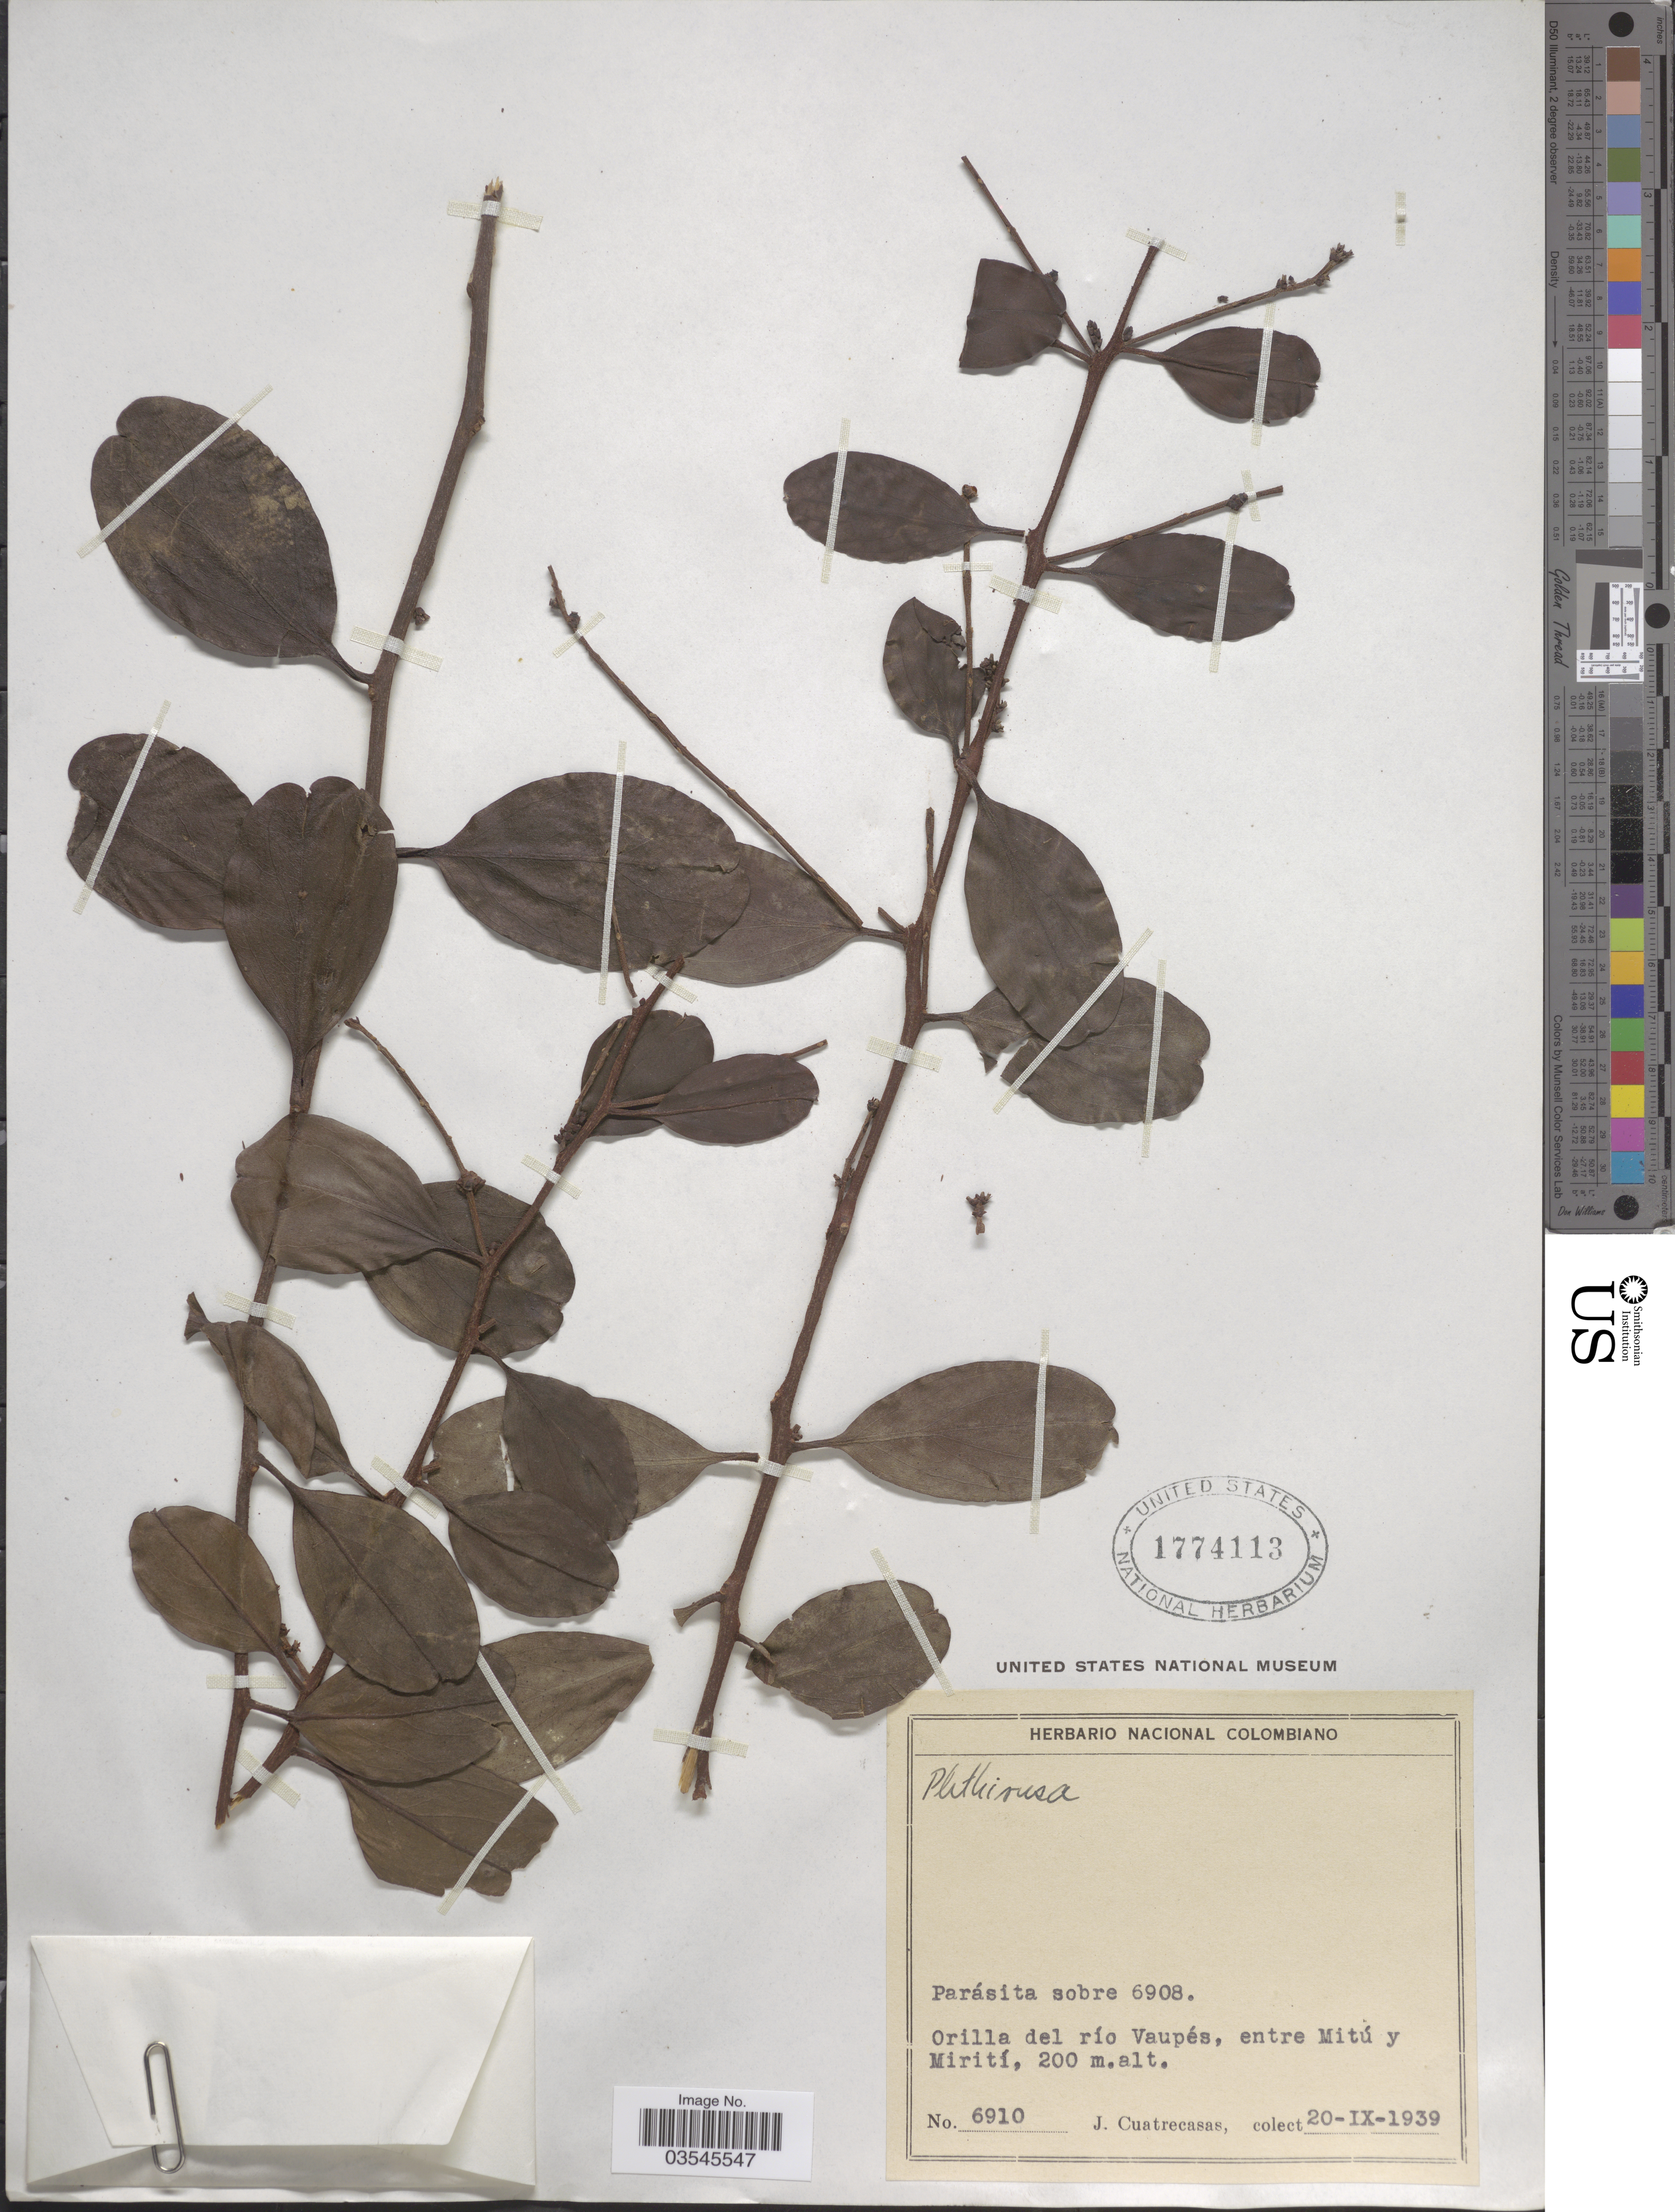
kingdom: Plantae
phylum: Tracheophyta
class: Magnoliopsida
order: Santalales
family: Loranthaceae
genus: Struthanthus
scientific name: Struthanthus sp.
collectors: J. Cuatrecasas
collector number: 6910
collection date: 1939-09-20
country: Colombia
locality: Orilla del río Vaupés, entre Mitú y Mirití.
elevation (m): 200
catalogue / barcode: US 1774113